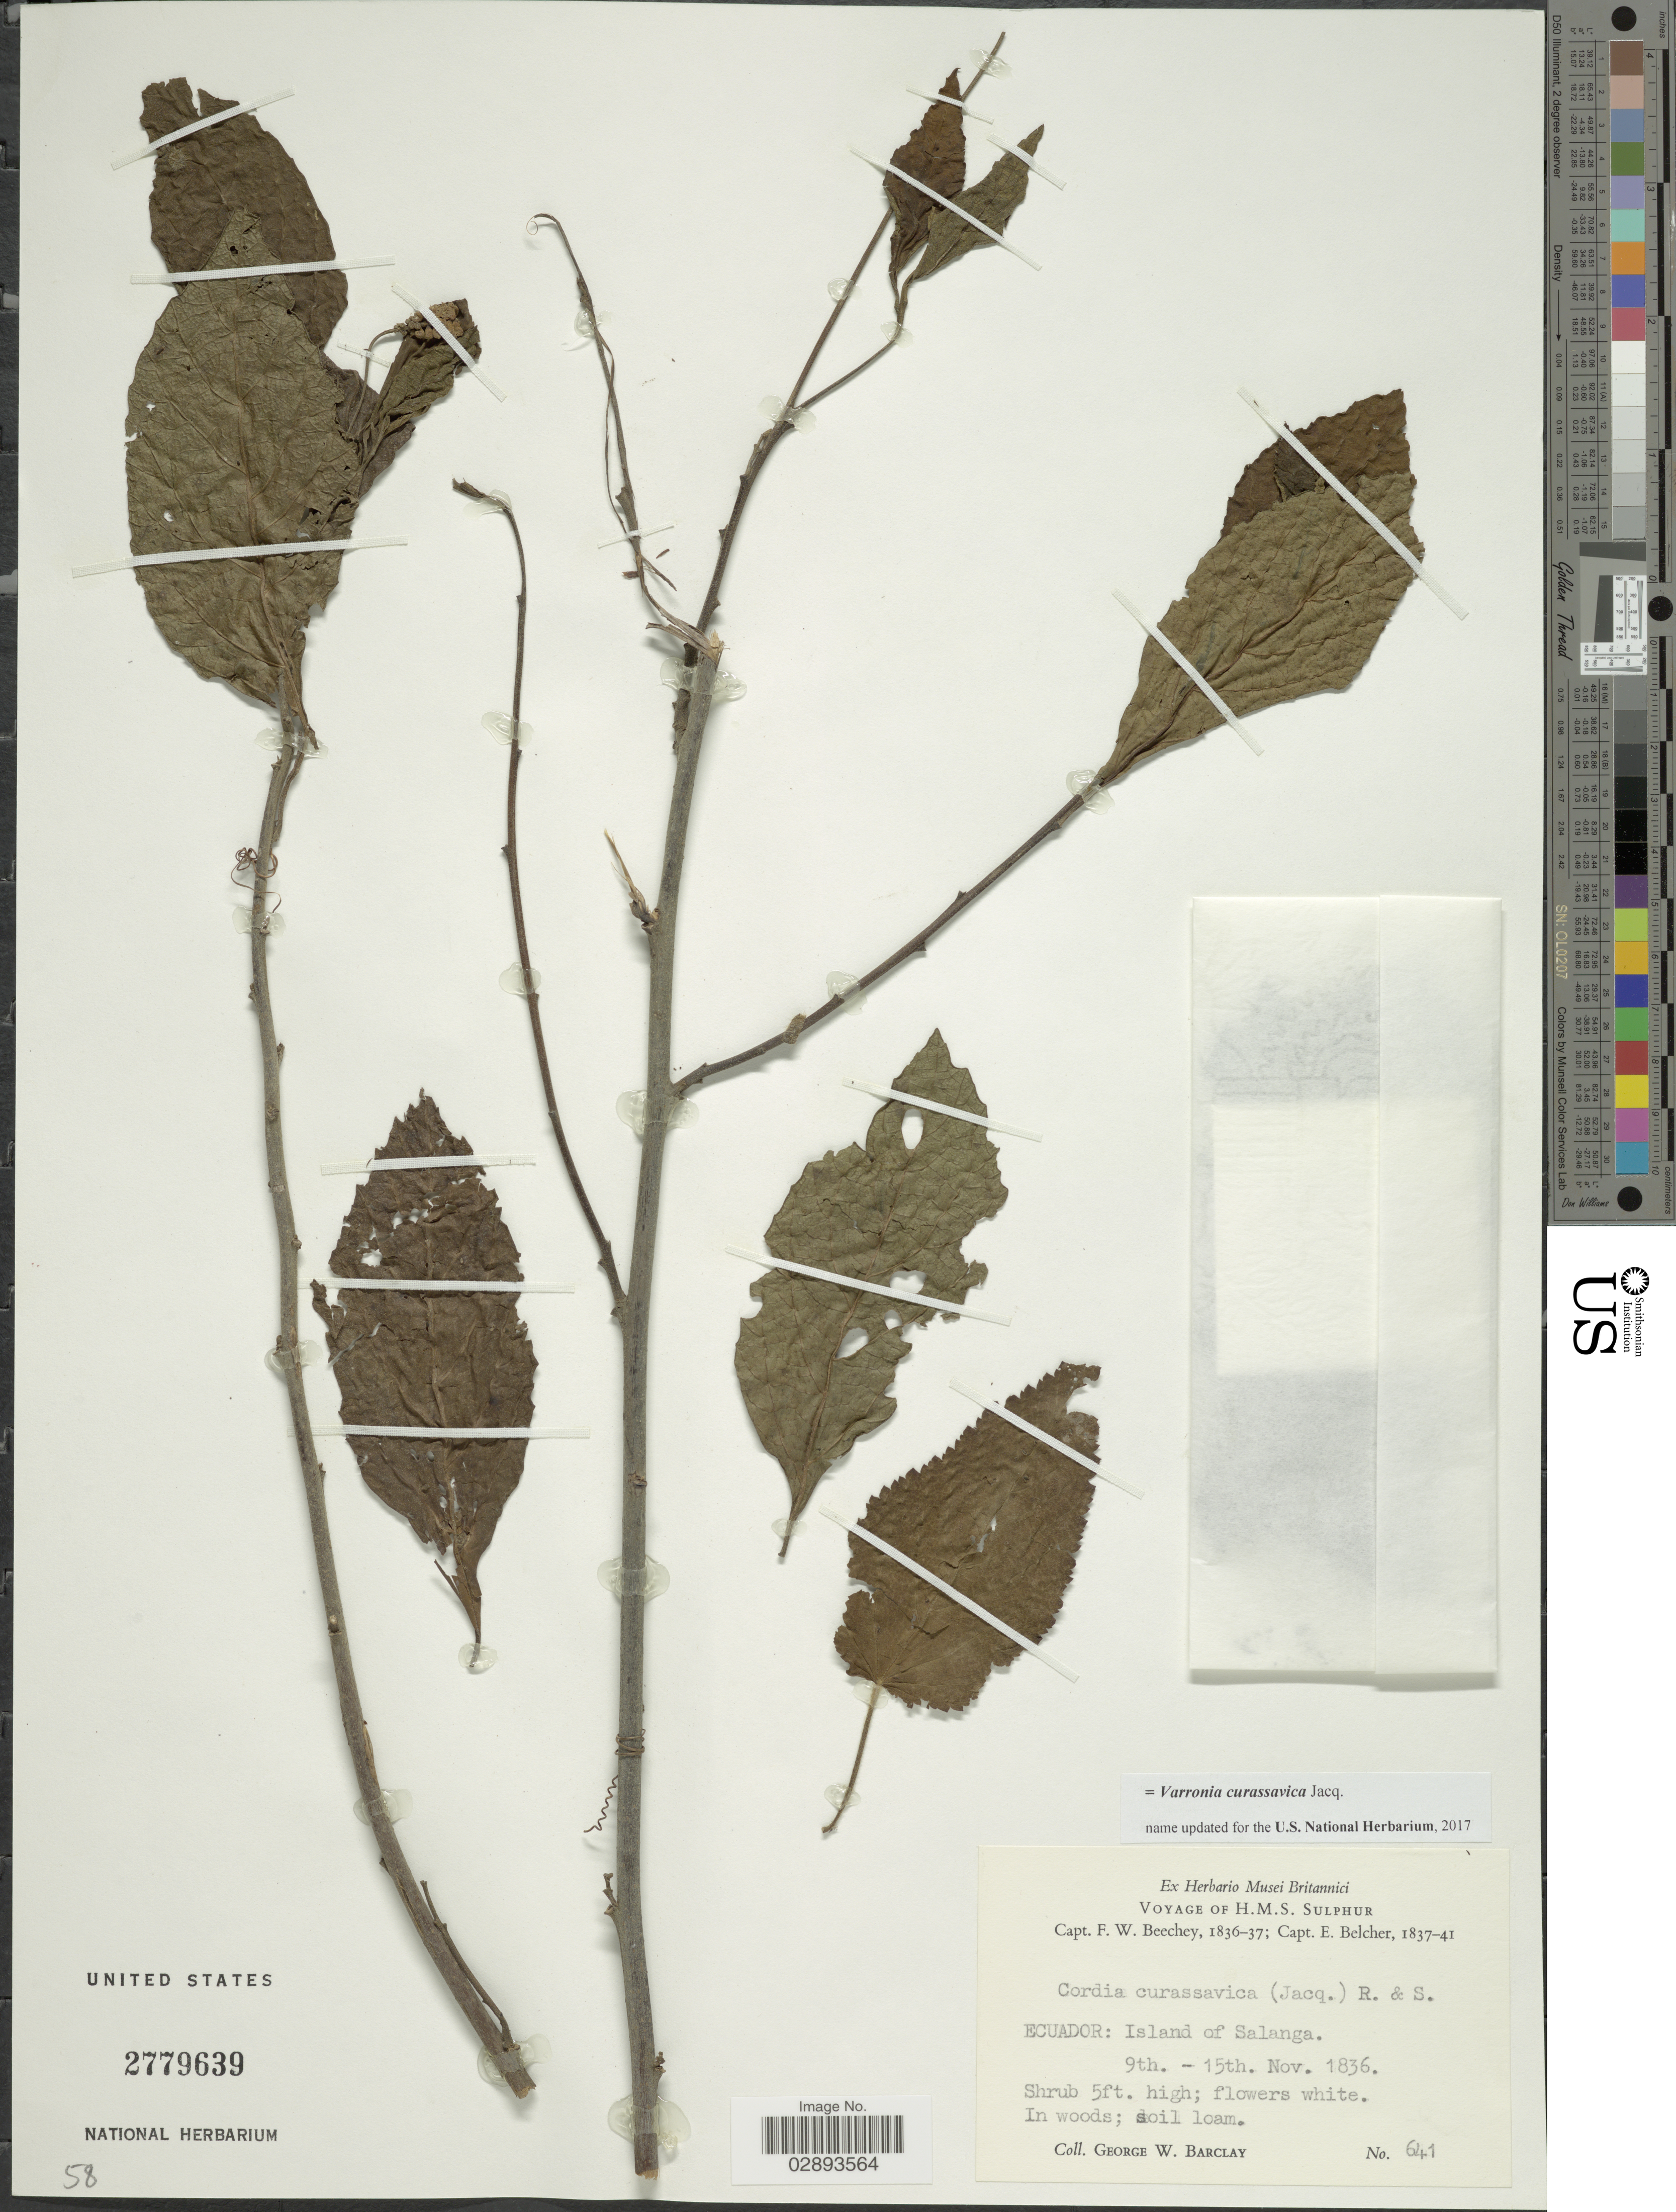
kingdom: Plantae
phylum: Tracheophyta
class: Magnoliopsida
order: Boraginales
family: Cordiaceae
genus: Varronia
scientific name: Varronia curassavica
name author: Jacq.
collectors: G. W. Barclay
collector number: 641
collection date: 1836-11-09/1836-11-15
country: Ecuador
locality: Island of Salanga.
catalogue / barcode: US 2779639